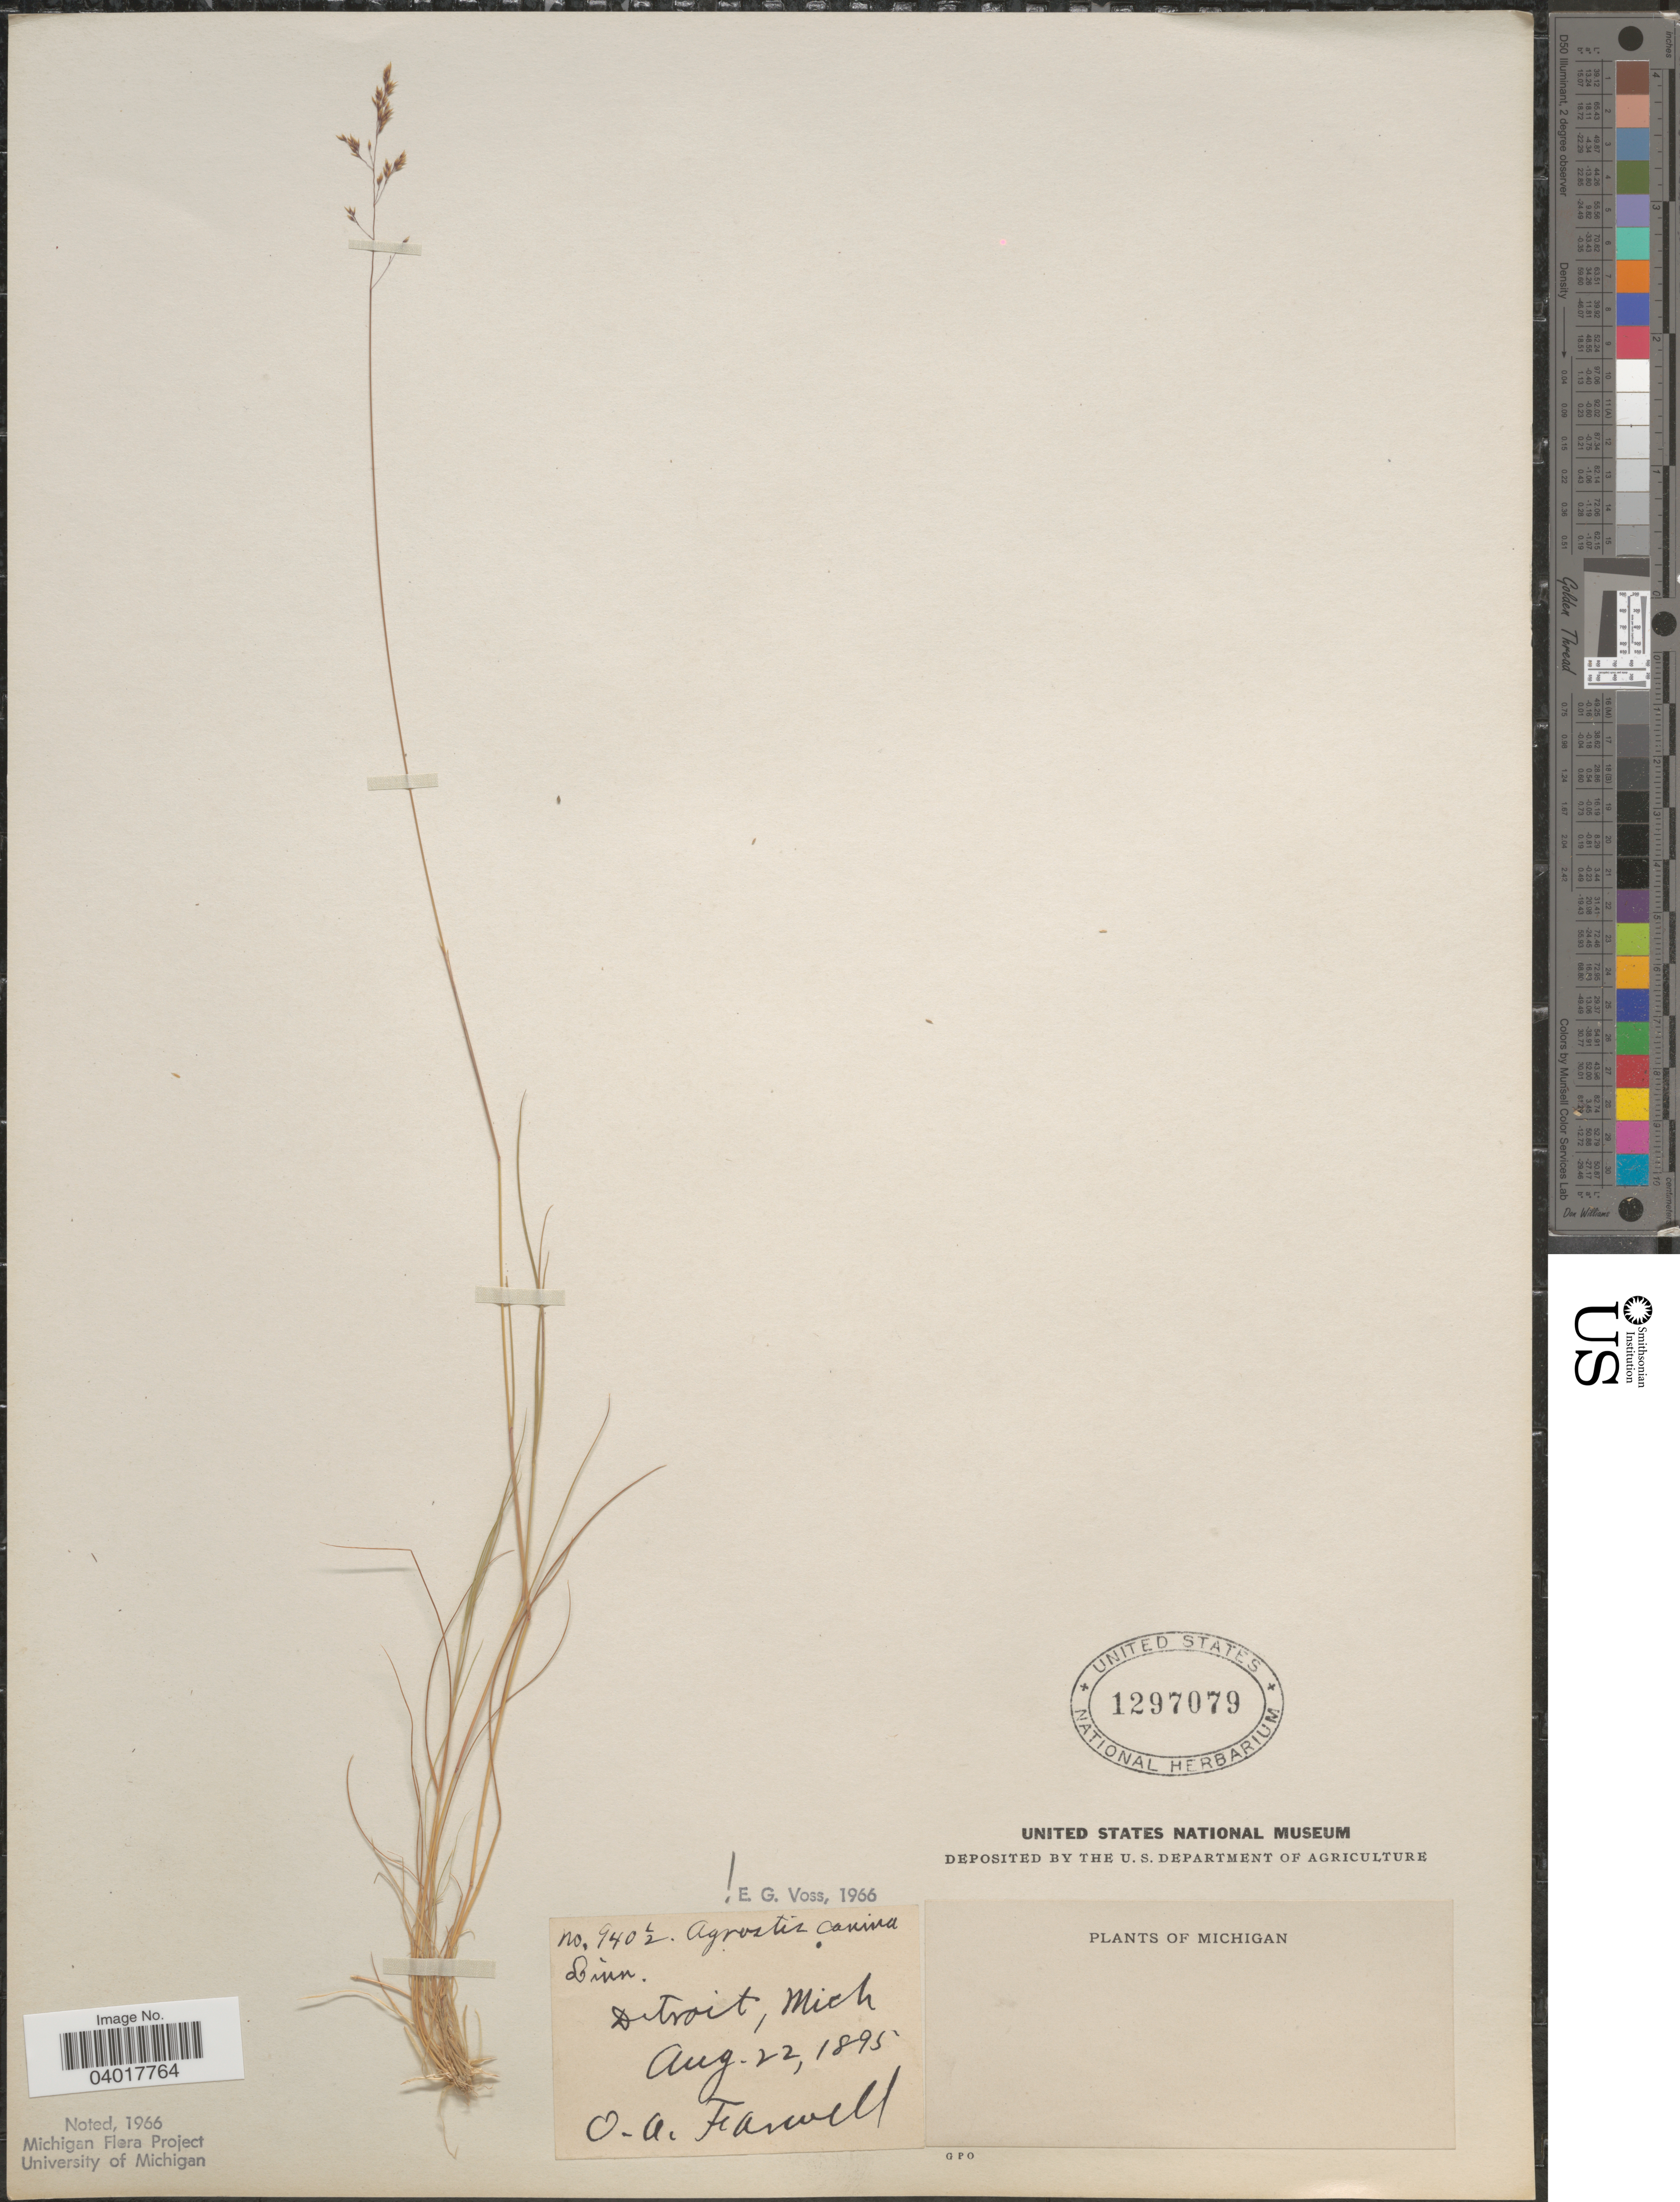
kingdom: Plantae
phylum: Tracheophyta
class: Liliopsida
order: Poales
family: Poaceae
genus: Agrostis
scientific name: Agrostis canina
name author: L.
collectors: O. Farwell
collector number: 940½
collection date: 1895-08-22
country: United States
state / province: Michigan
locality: Detroit.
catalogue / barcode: US 1297079